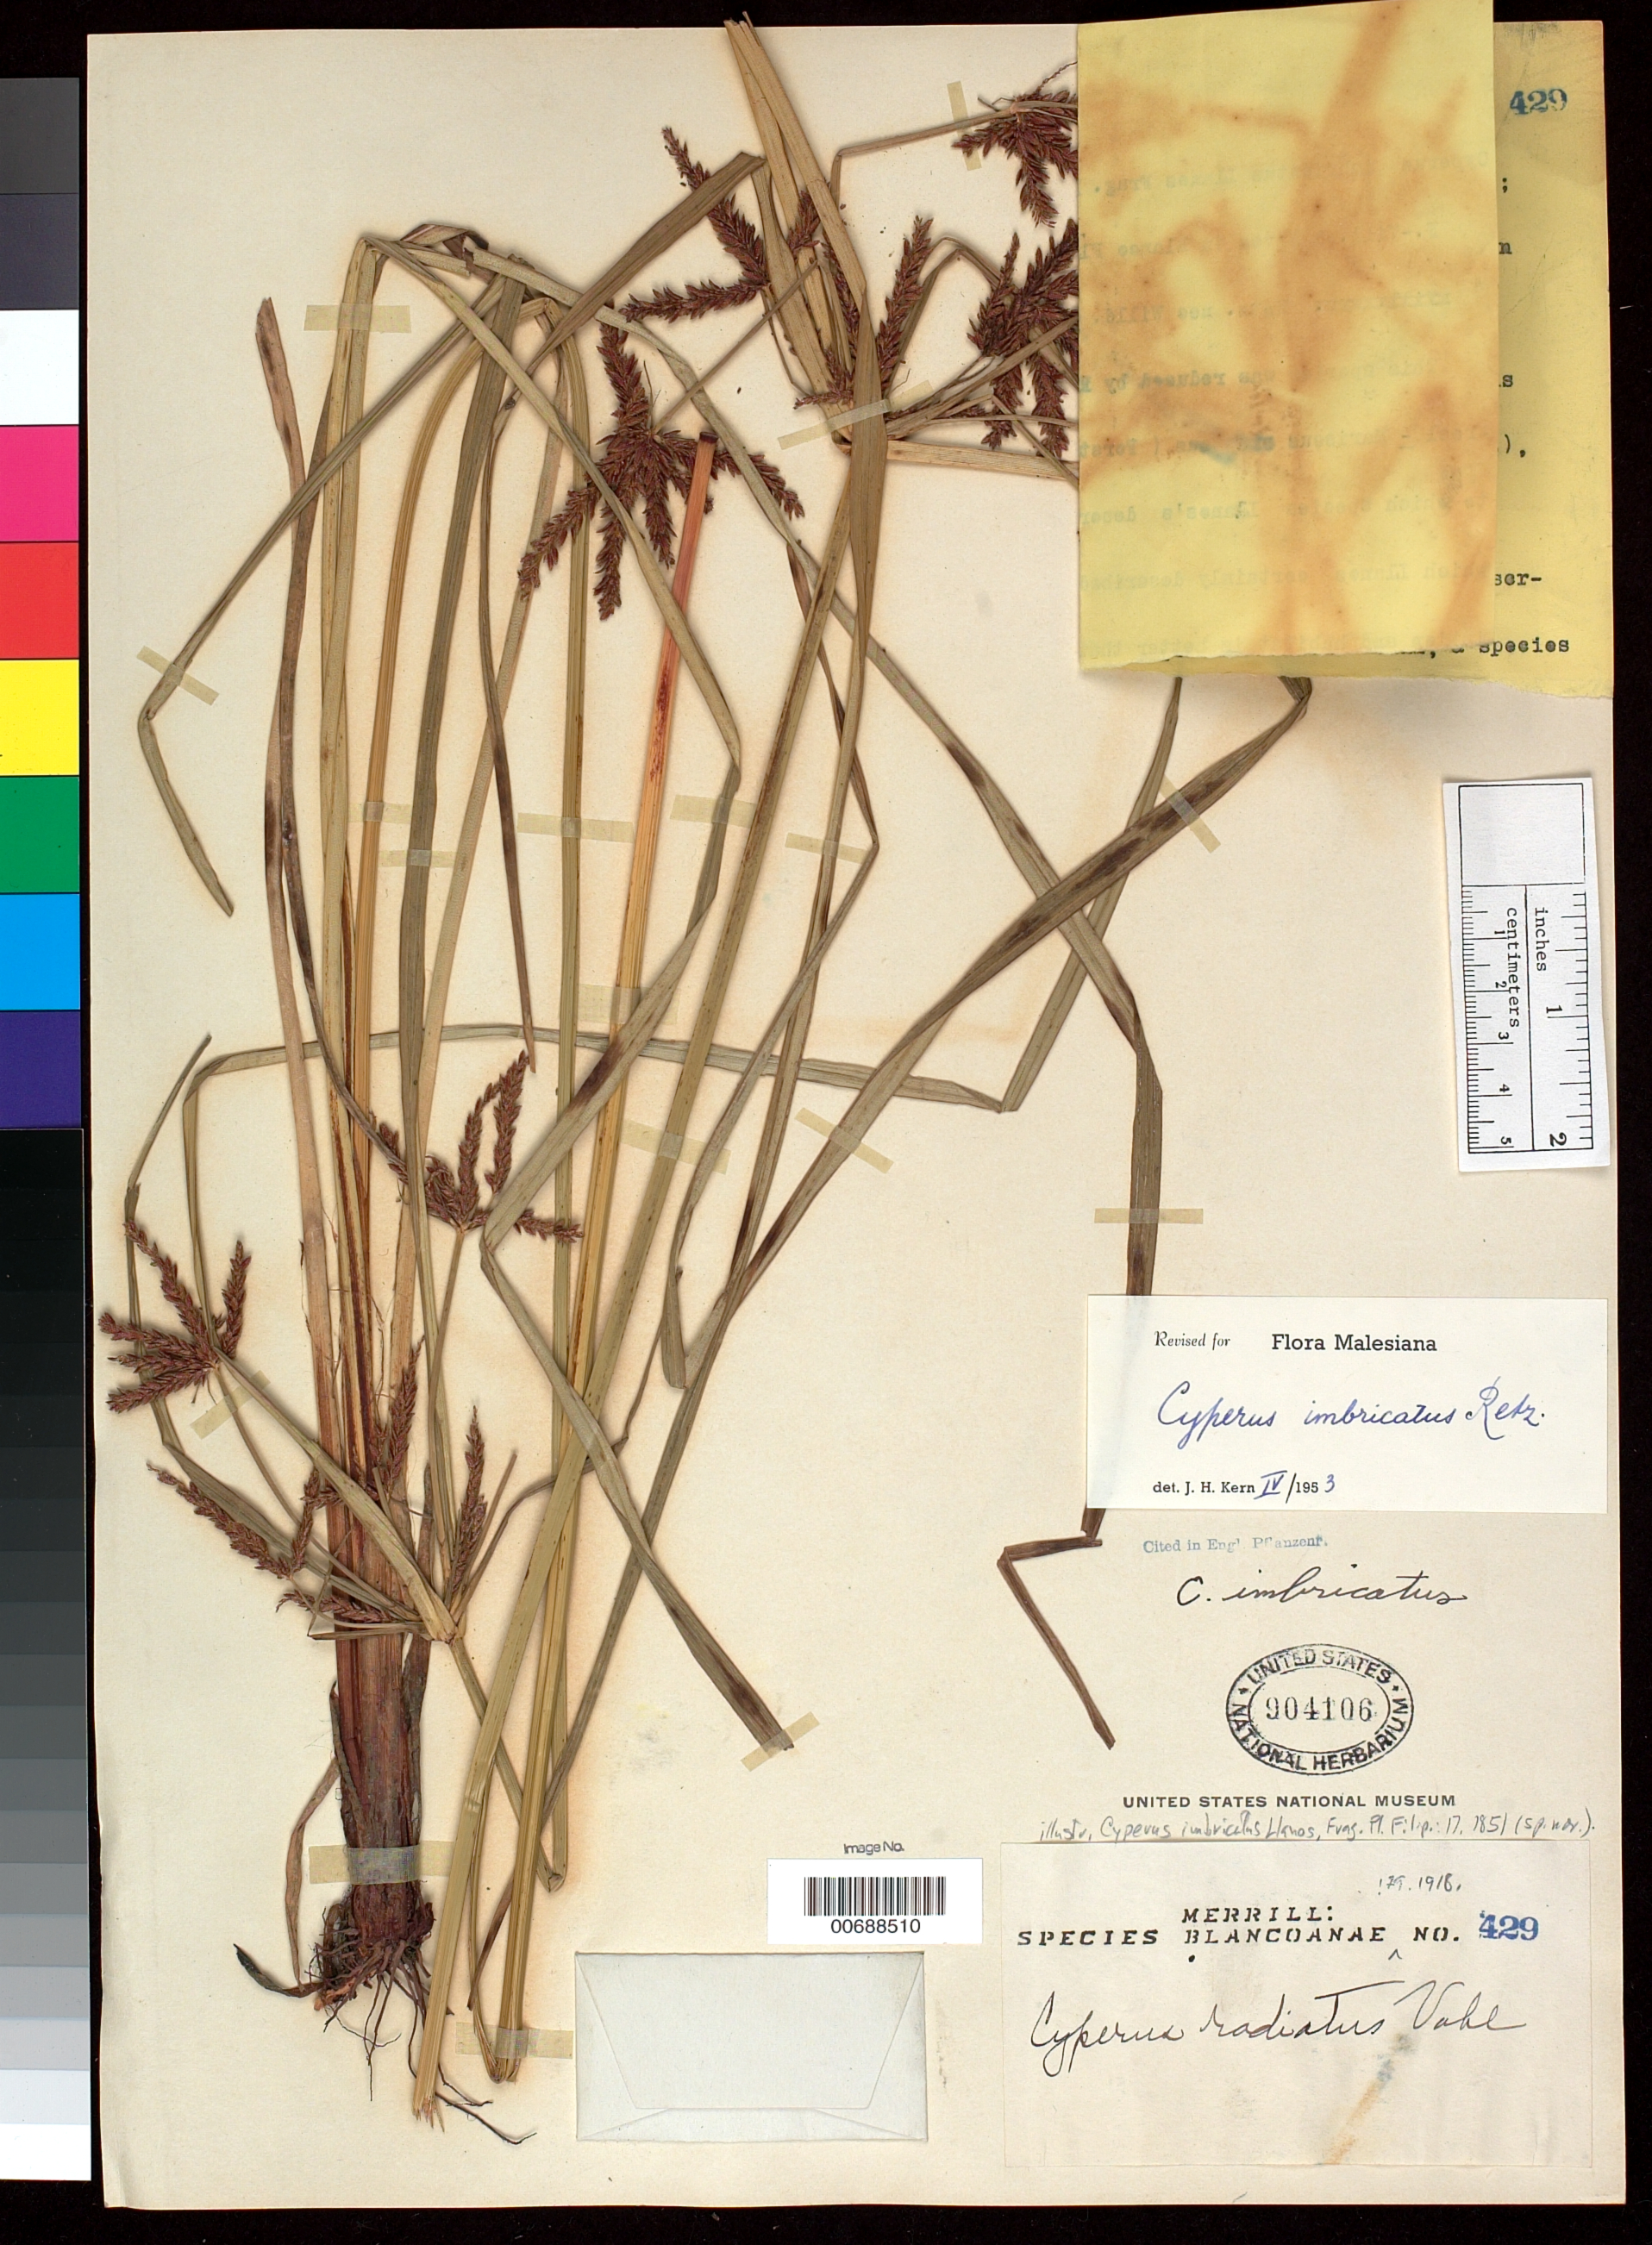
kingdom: Plantae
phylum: Tracheophyta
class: Liliopsida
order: Poales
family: Cyperaceae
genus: Cyperus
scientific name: Cyperus imbricatus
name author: Retz.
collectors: E. D. Merrill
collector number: Sp. Blancoan. 0429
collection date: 1914-11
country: Philippines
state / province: National Capital Region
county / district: Manila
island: Luzon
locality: Manila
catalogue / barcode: US 904106